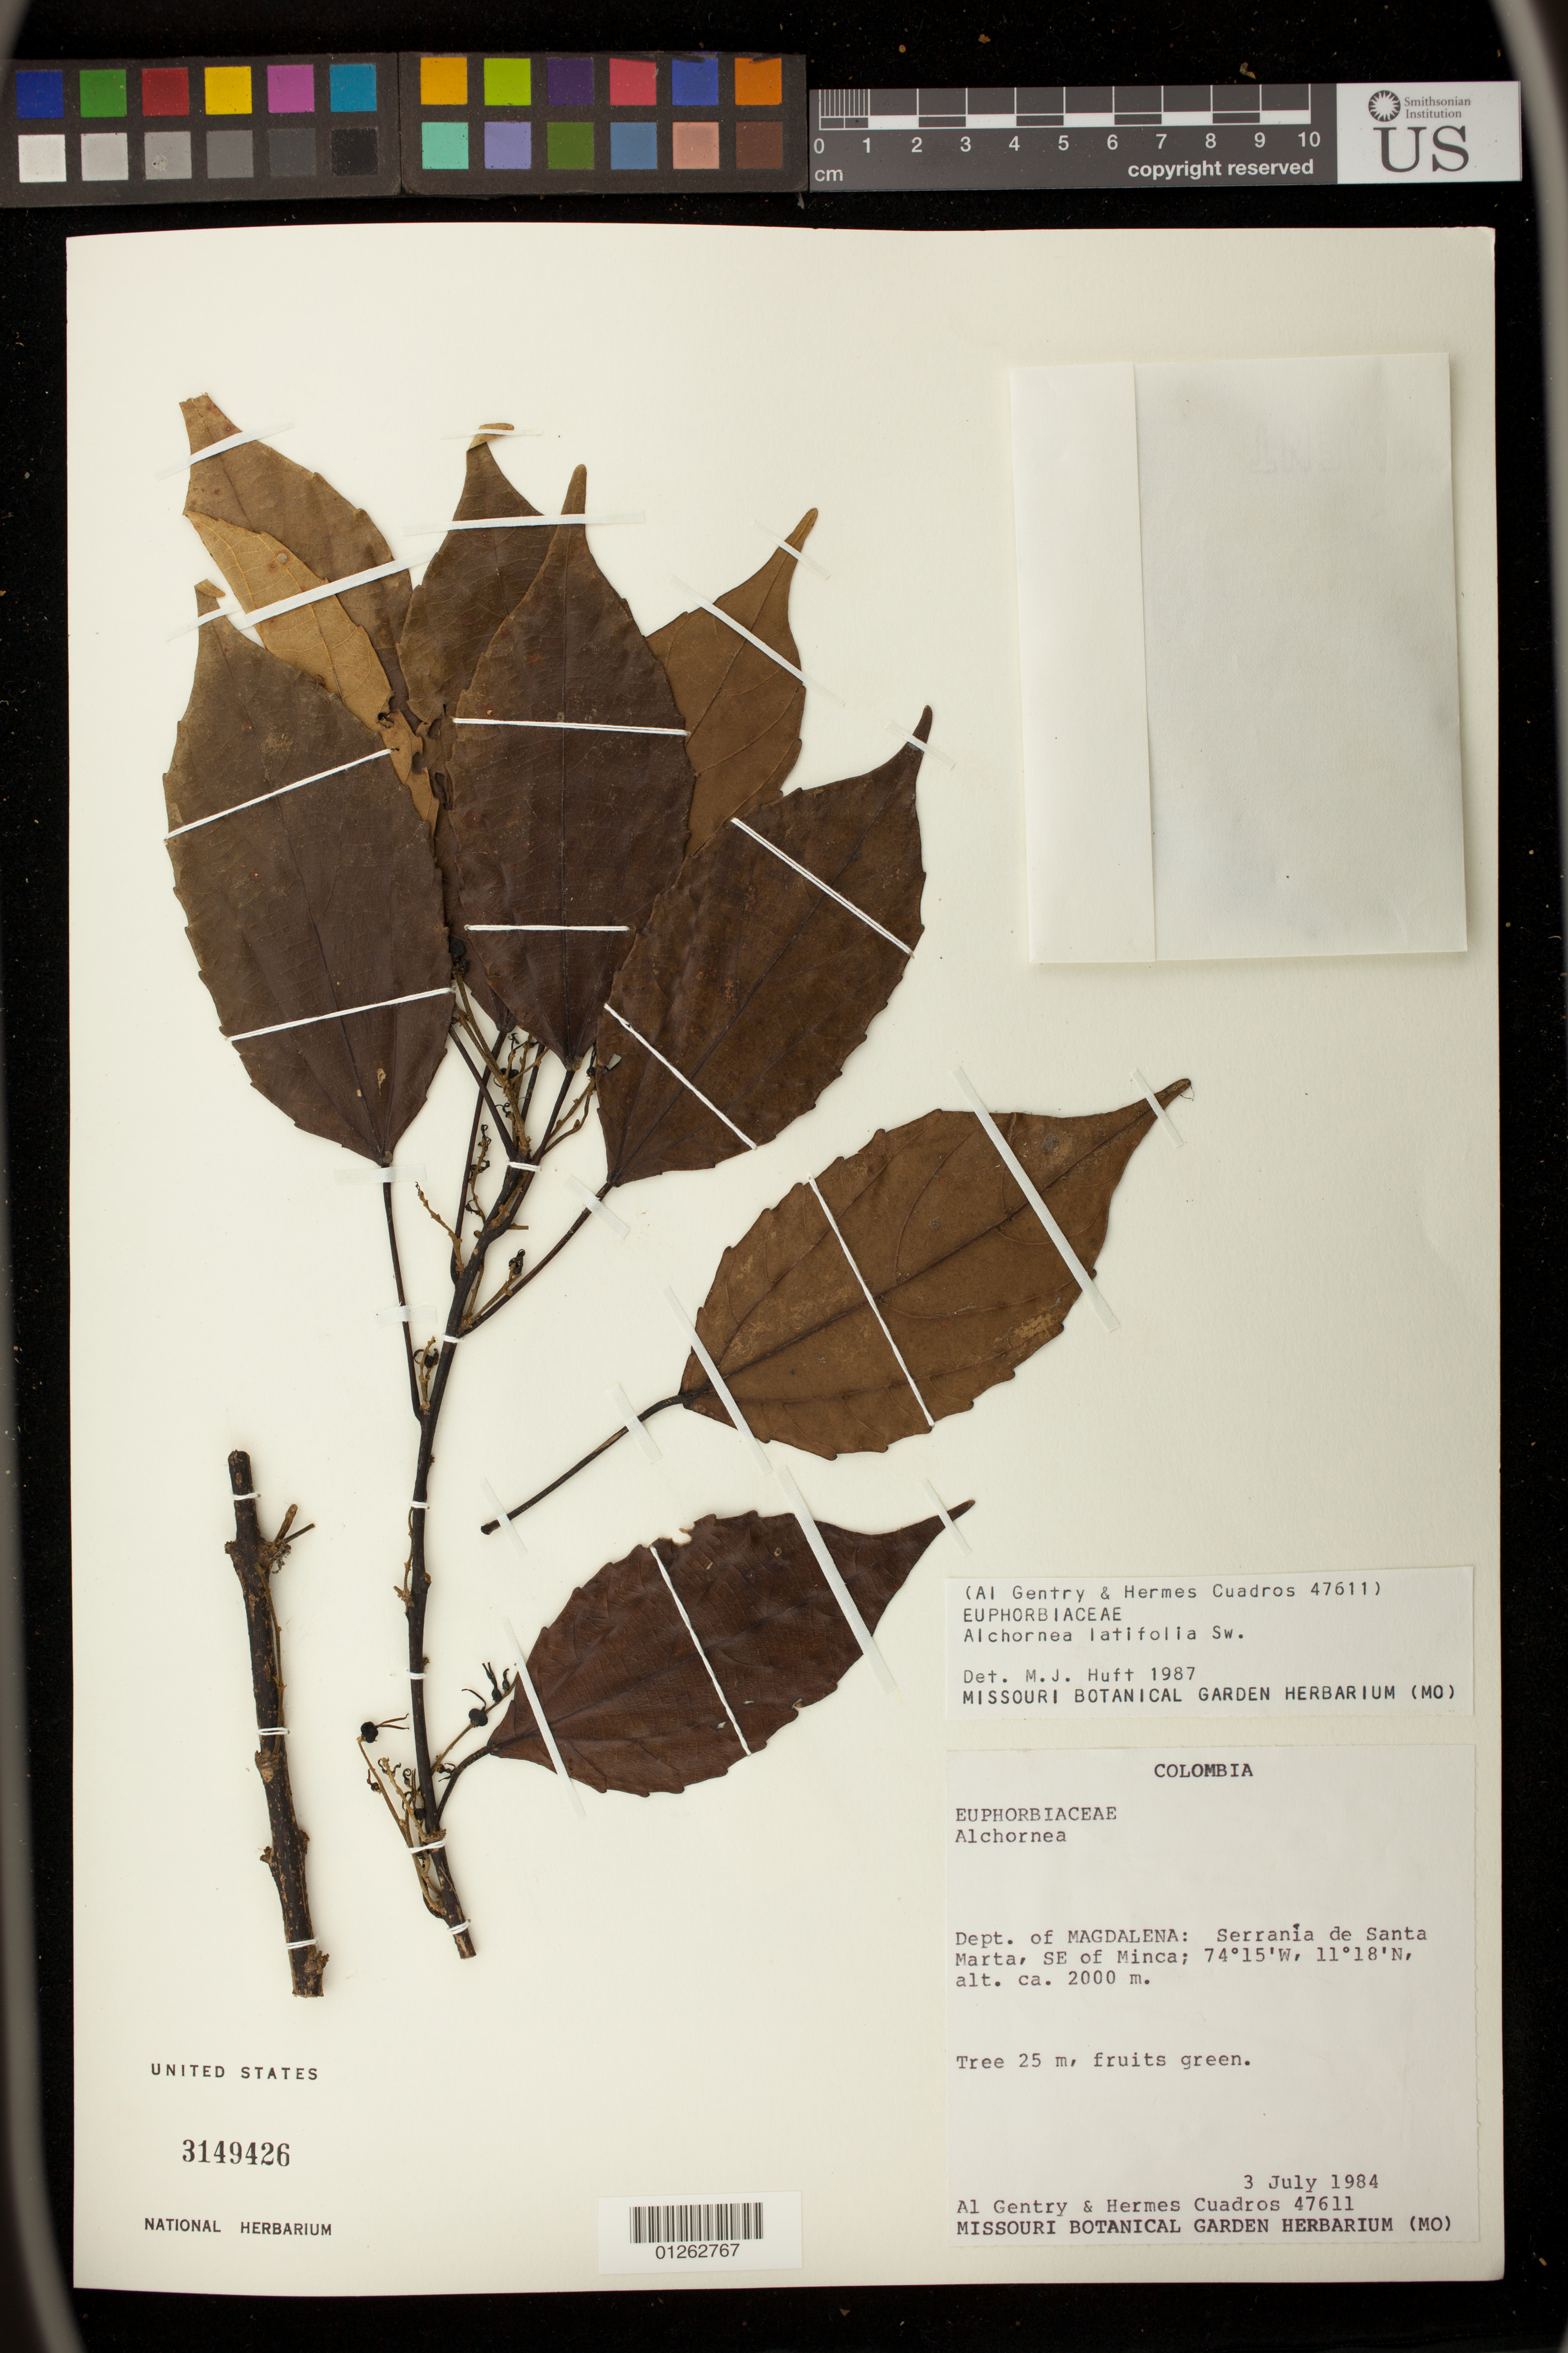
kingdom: Plantae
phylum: Tracheophyta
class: Magnoliopsida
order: Malpighiales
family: Euphorbiaceae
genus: Alchornea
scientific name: Alchornea latifolia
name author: Sw.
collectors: A. Gentry & H. Cuadros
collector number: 47611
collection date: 1984-07-03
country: Colombia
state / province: Magdalena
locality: Dept. of MAGDALENA: Serrania de Santa Marta, SE of Minca.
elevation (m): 2000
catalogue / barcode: US 3149426